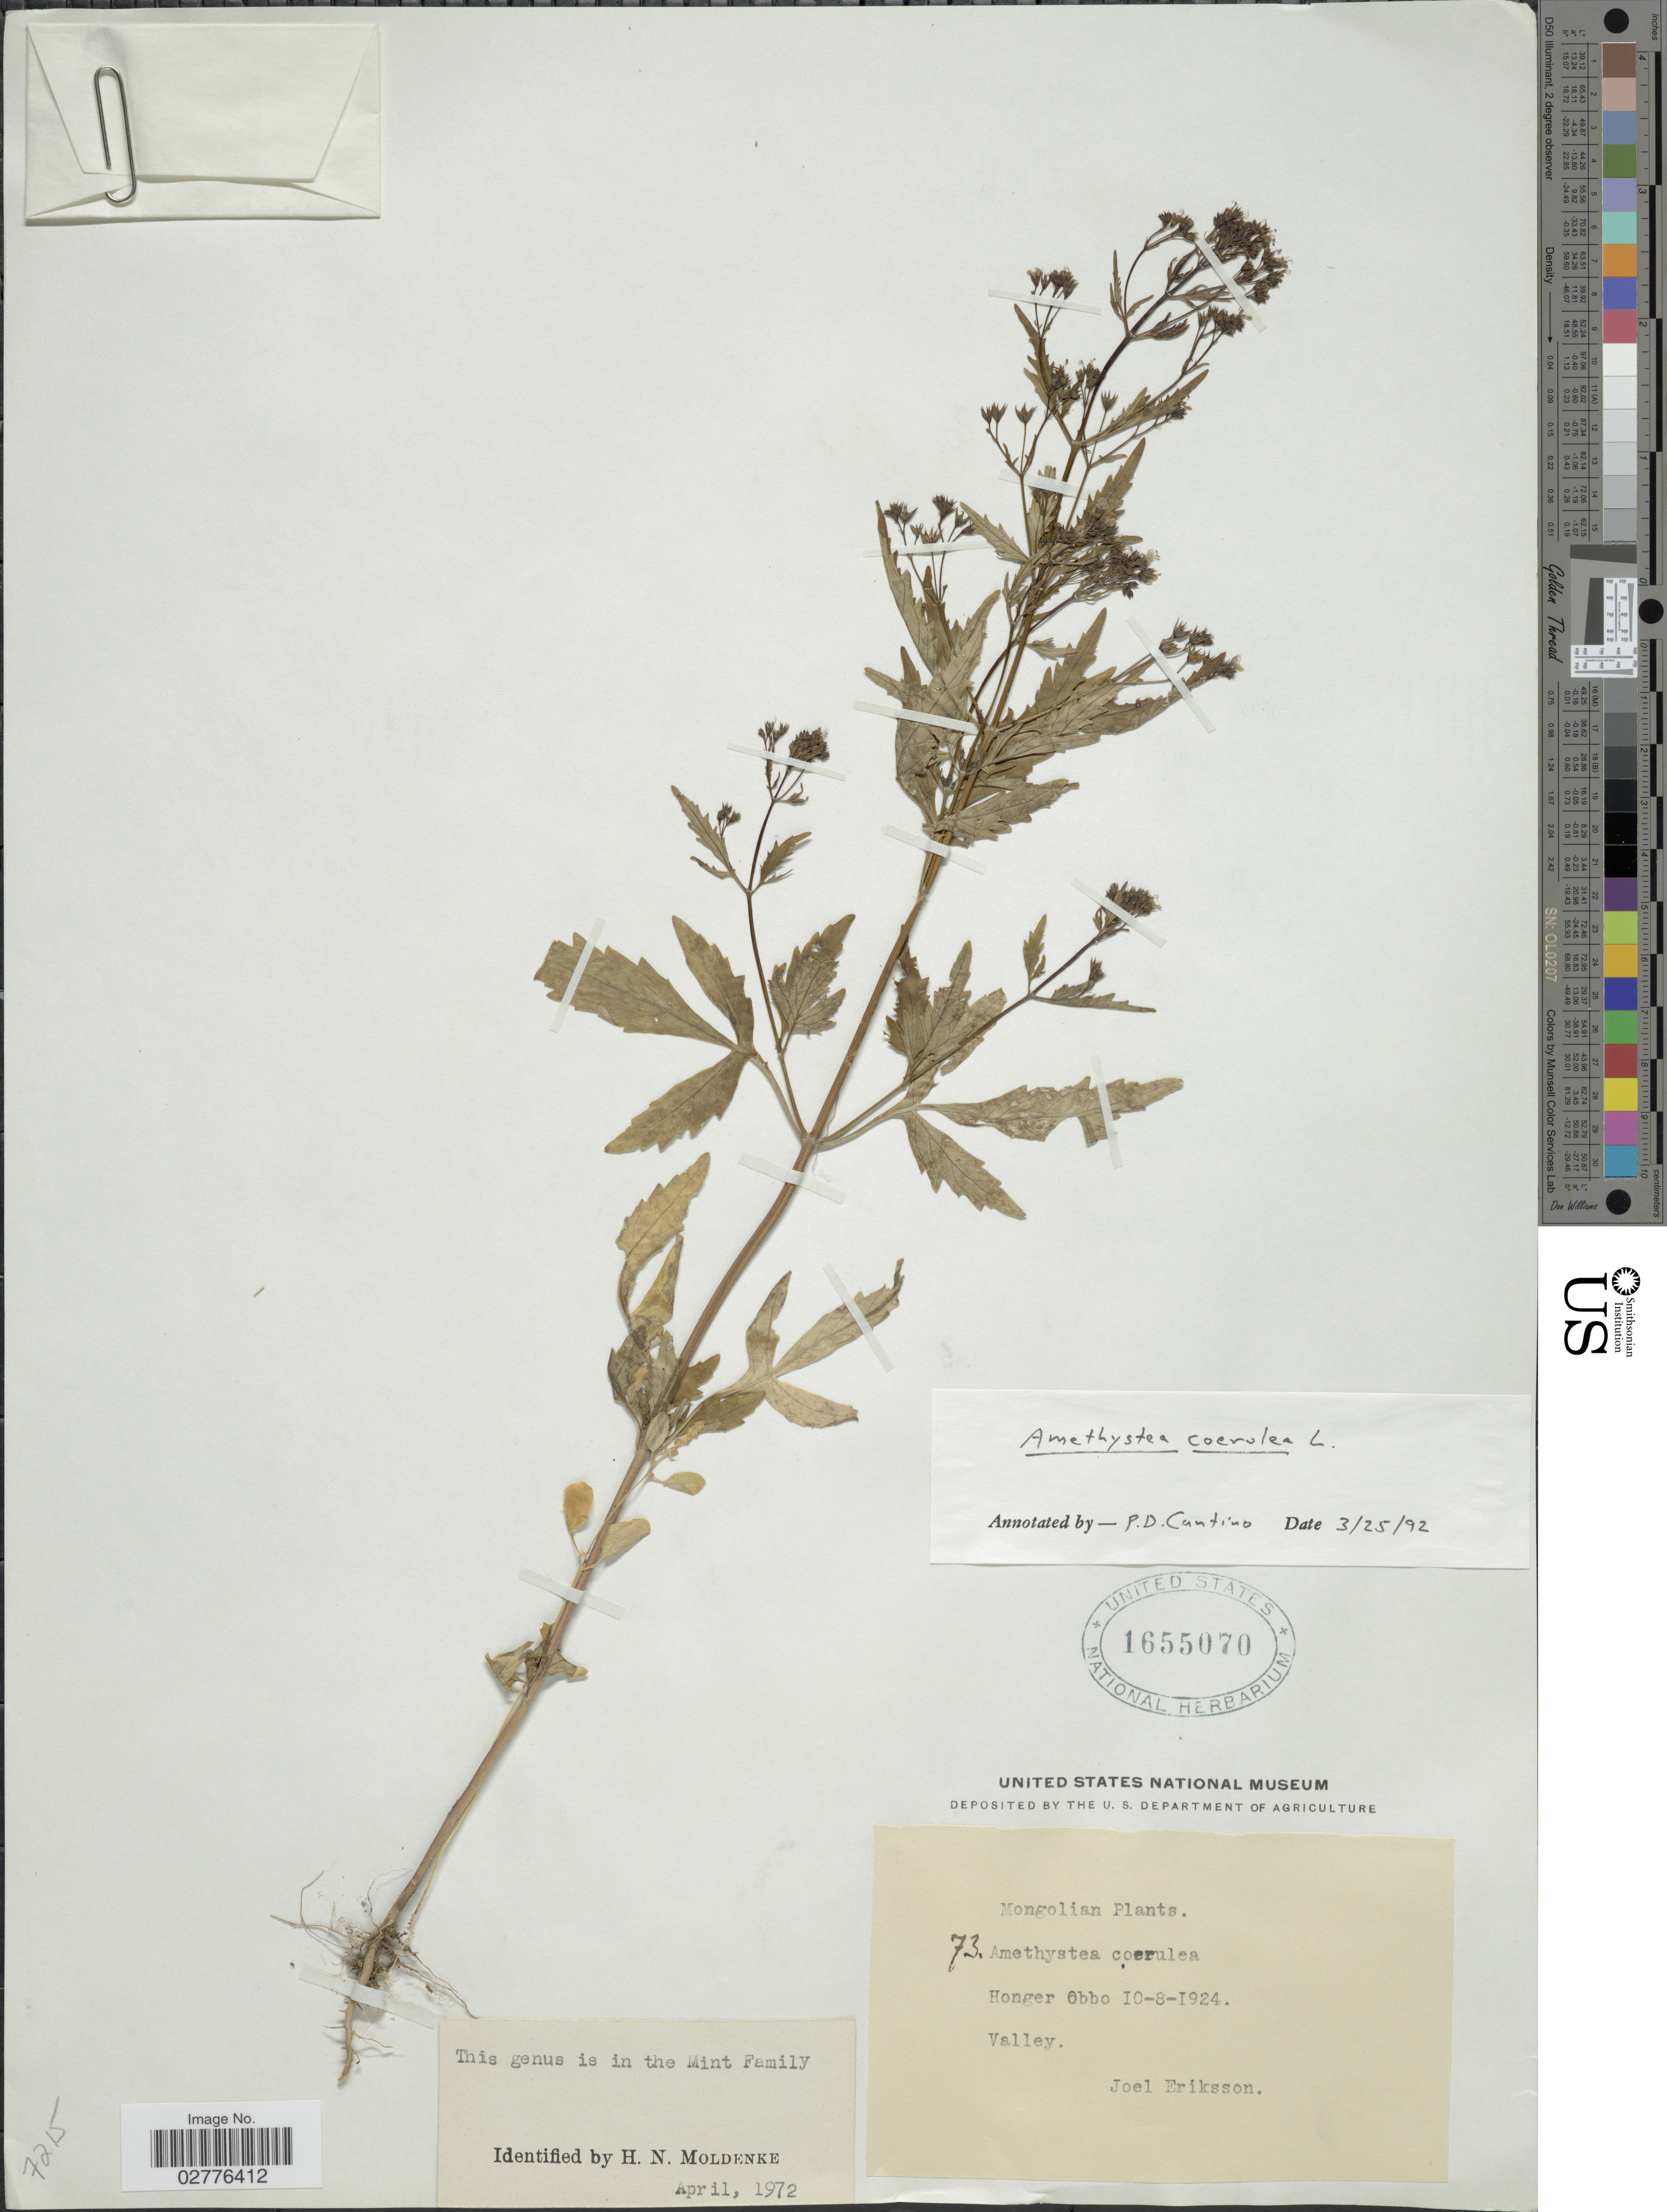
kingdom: Plantae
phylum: Tracheophyta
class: Magnoliopsida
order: Lamiales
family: Lamiaceae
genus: Amethystea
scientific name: Amethystea caerulea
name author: L.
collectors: J. Eriksson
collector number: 73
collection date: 1924-08-10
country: Mongolia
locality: Honger Obbo. Valley.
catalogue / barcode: US 1655070